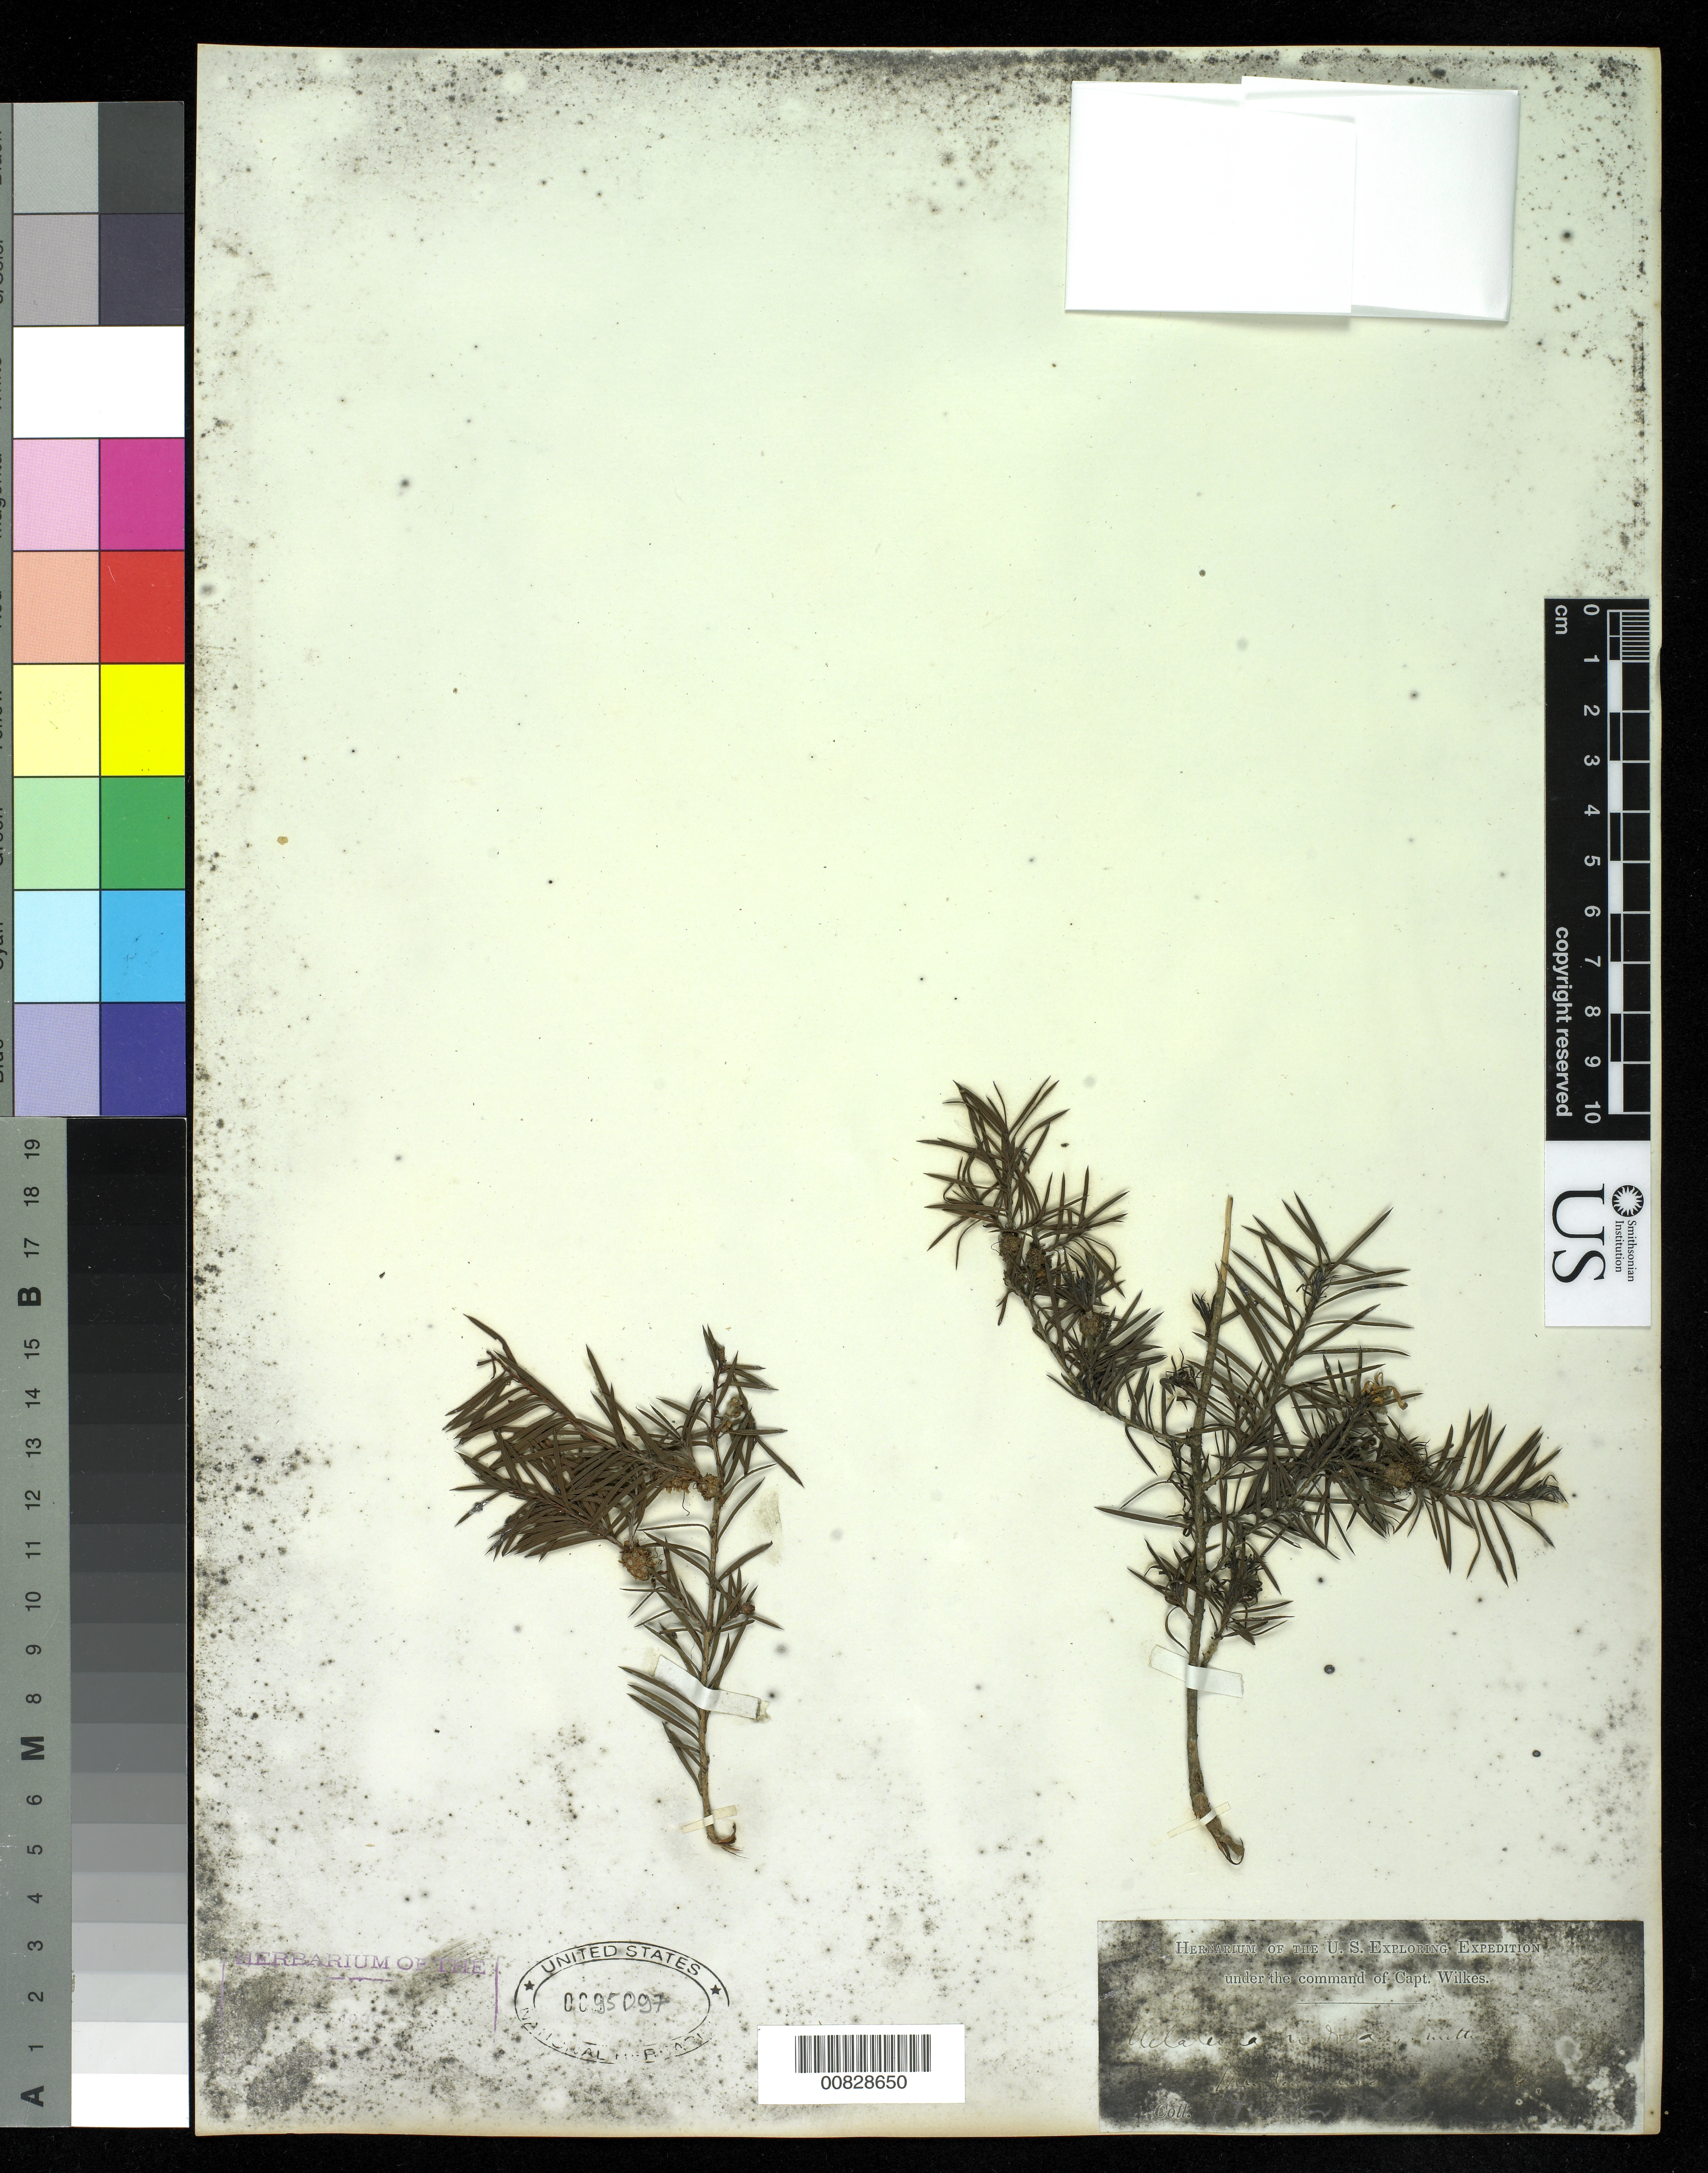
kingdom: Plantae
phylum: Tracheophyta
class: Magnoliopsida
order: Myrtales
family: Myrtaceae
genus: Melaleuca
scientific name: Melaleuca nodosa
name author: (Sol. ex Gaertn.) Sm.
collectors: Wilkes Explor. Exped.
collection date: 1838/1842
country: Australia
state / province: New South Wales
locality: Hunter's River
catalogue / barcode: US 95097